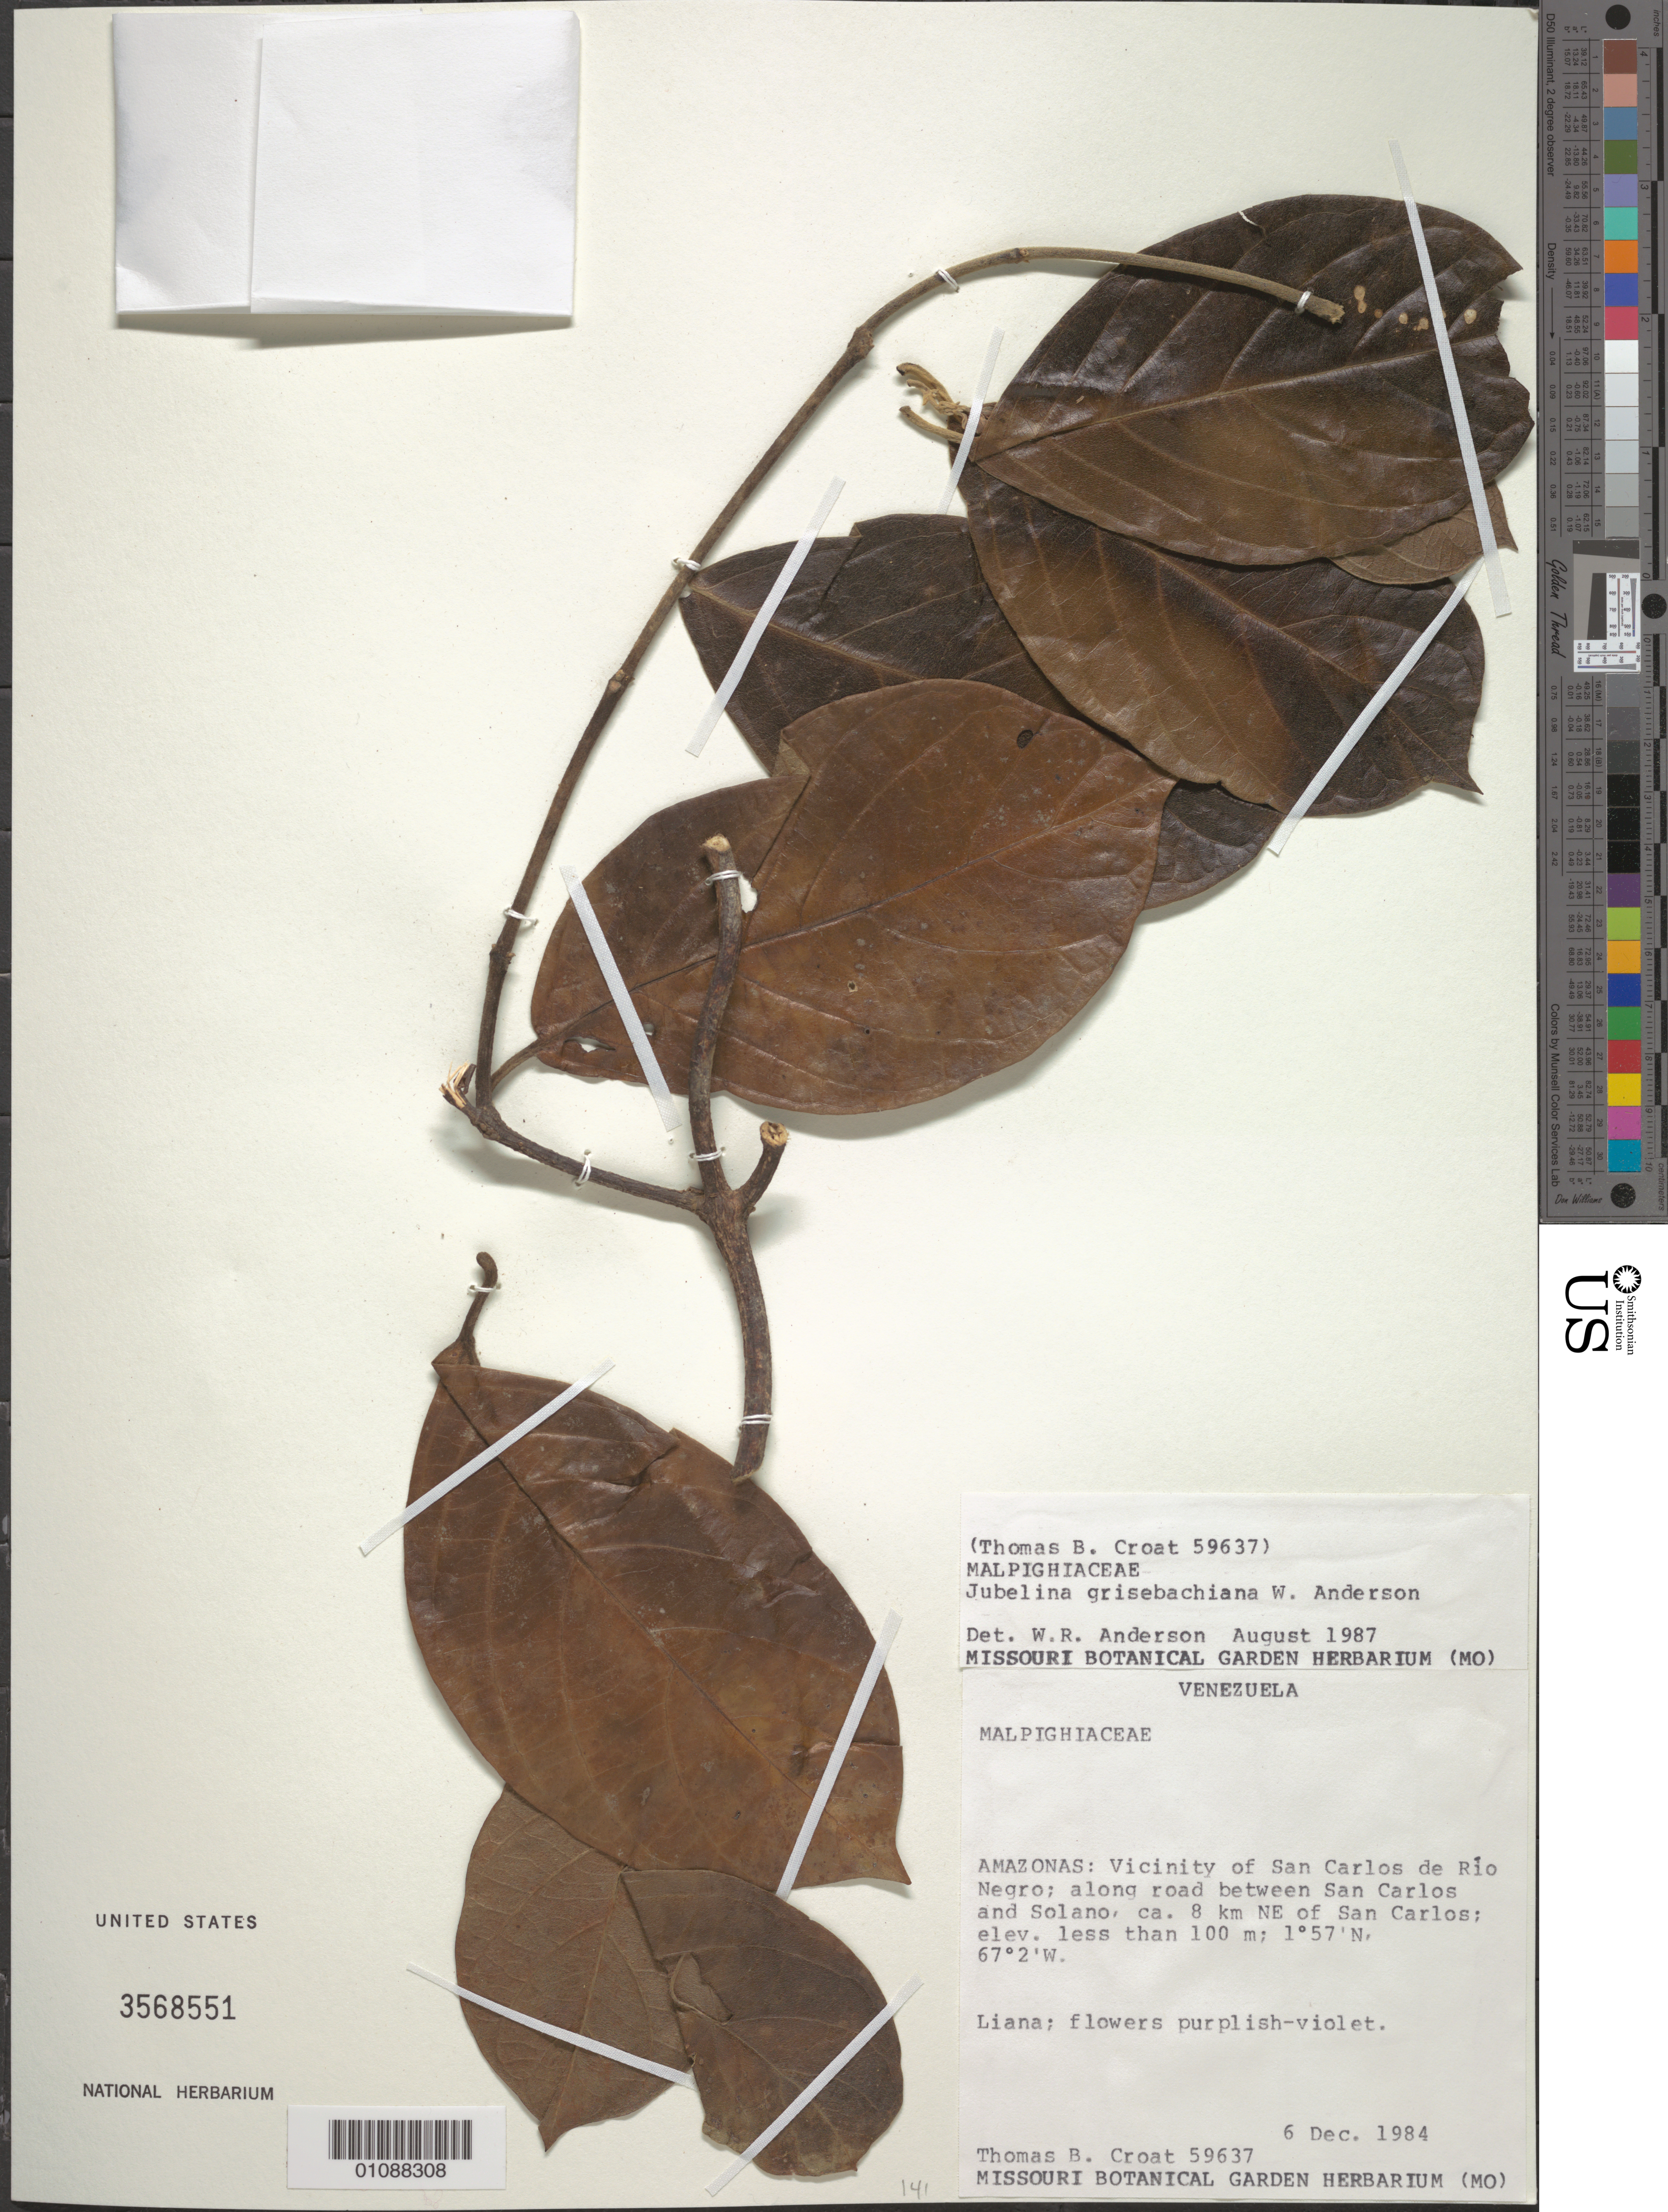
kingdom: Plantae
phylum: Tracheophyta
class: Magnoliopsida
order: Malpighiales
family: Malpighiaceae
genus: Jubelina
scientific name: Jubelina grisebachiana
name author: W.R. Anderson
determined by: Anderson, W. R., (MICH), University of Michigan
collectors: T. B. Croat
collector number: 59637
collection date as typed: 6-Dec-84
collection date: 1984-12-06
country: Venezuela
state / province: Amazonas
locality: San Carlos de Río Negro, vic.; along road between San Carlos & Solano, ca. 8 km NE of San Carlos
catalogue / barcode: US 3568551